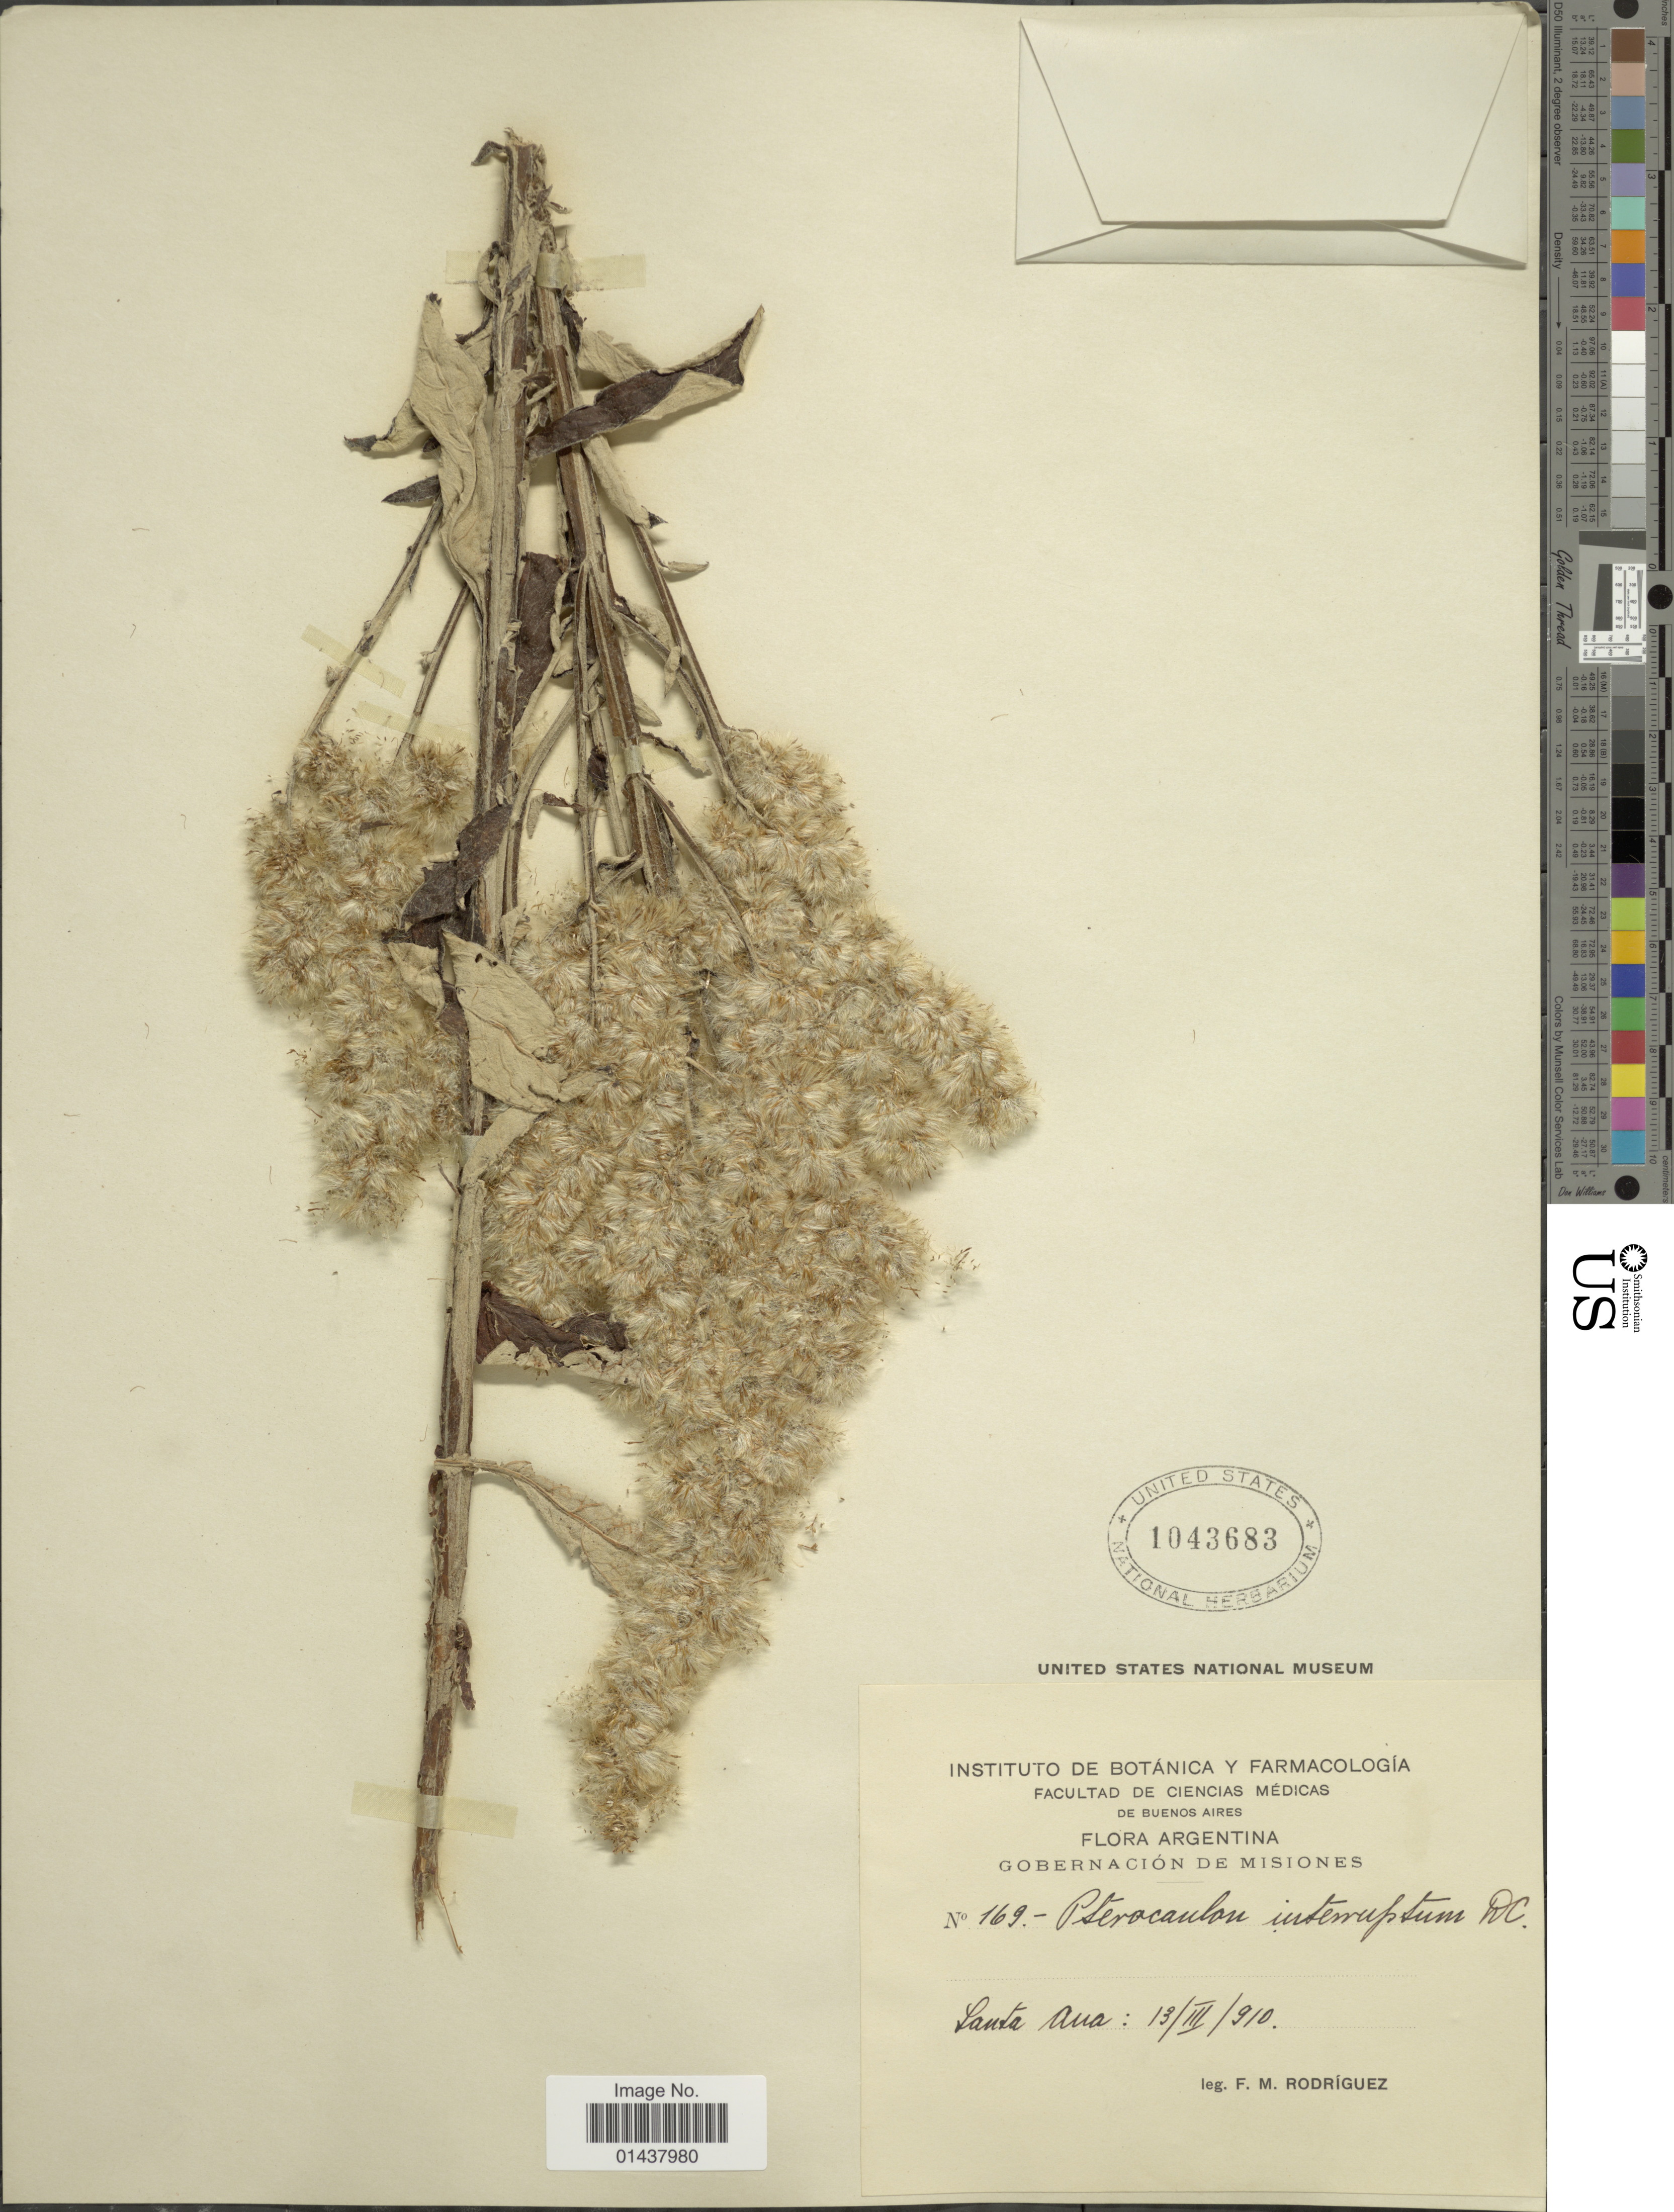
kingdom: Plantae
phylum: Tracheophyta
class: Magnoliopsida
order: Asterales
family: Asteraceae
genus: Pterocaulon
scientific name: Pterocaulon alopecuroides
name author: (Lam.) DC.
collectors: F. M. Rodriguez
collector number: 169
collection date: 1910-03-13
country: Argentina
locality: Santa Ana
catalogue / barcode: US 1043683